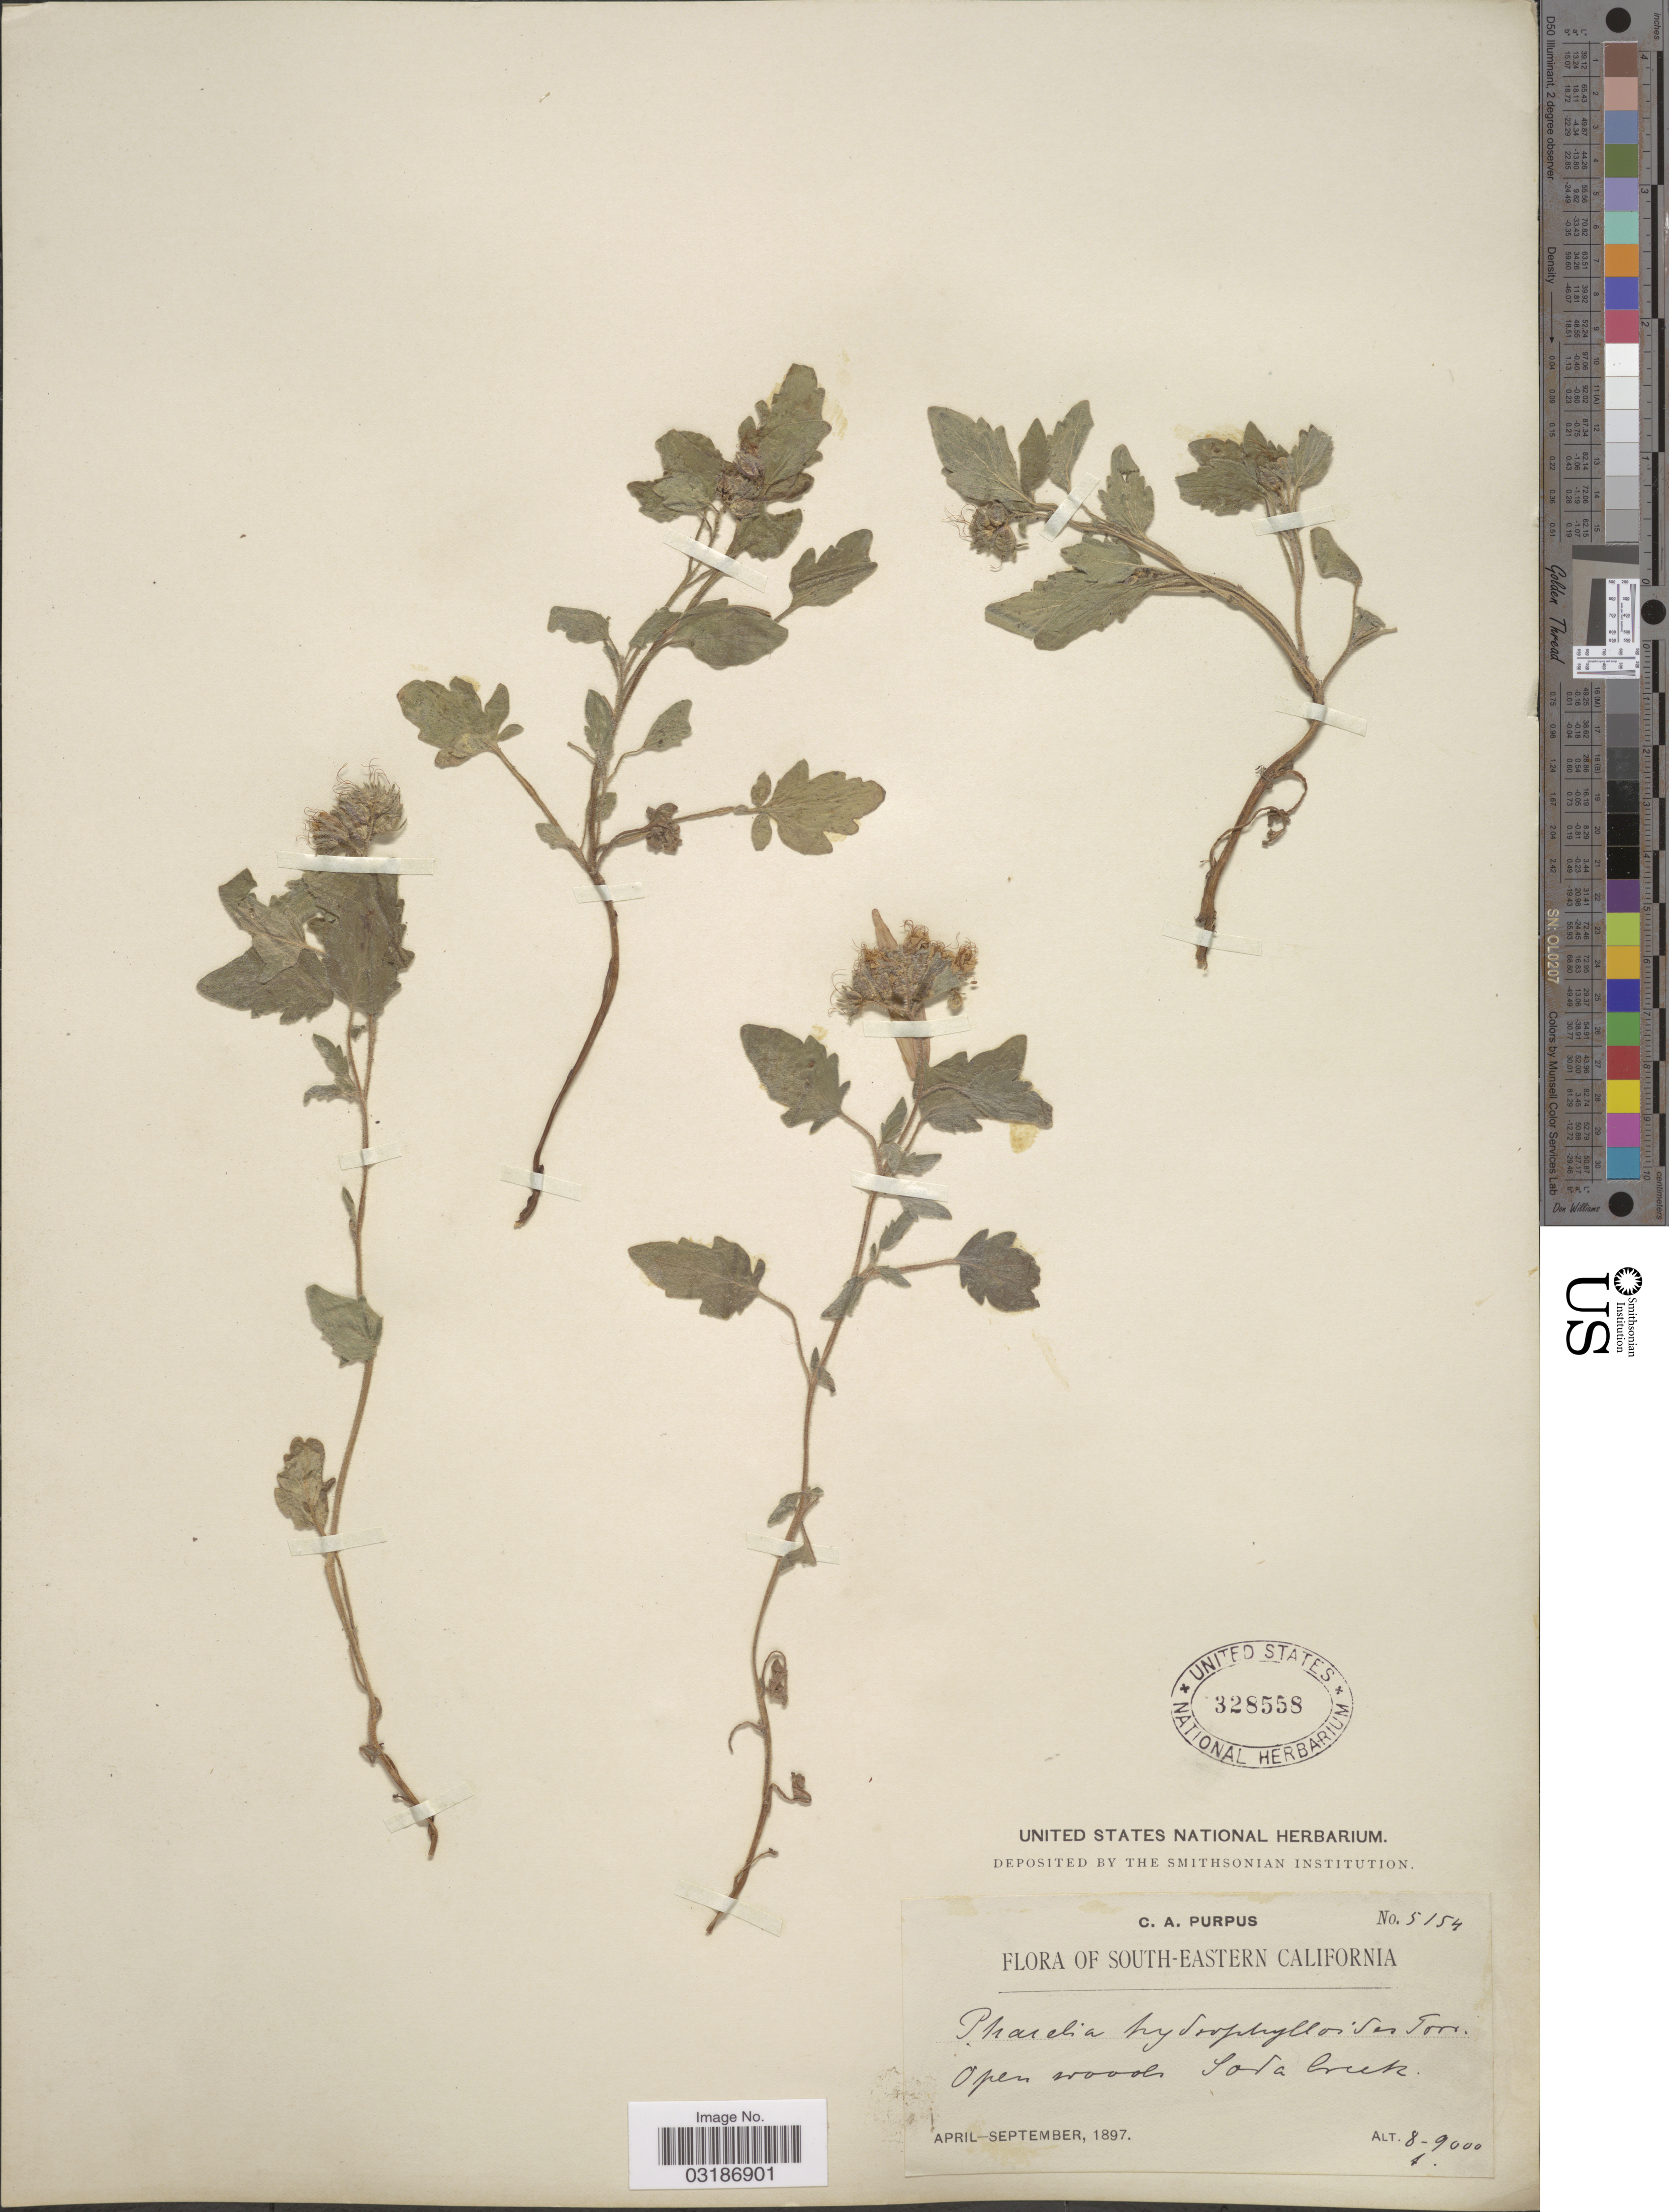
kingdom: Plantae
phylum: Tracheophyta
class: Magnoliopsida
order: Boraginales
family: Hydrophyllaceae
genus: Phacelia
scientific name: Phacelia hydrophylloides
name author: Torr. & A. Gray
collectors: C. A. Purpus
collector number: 5154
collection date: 1897-04/1897-09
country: United States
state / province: California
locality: South-Eastern California. Open woods, Soda Creek.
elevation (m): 2438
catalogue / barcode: US 328558